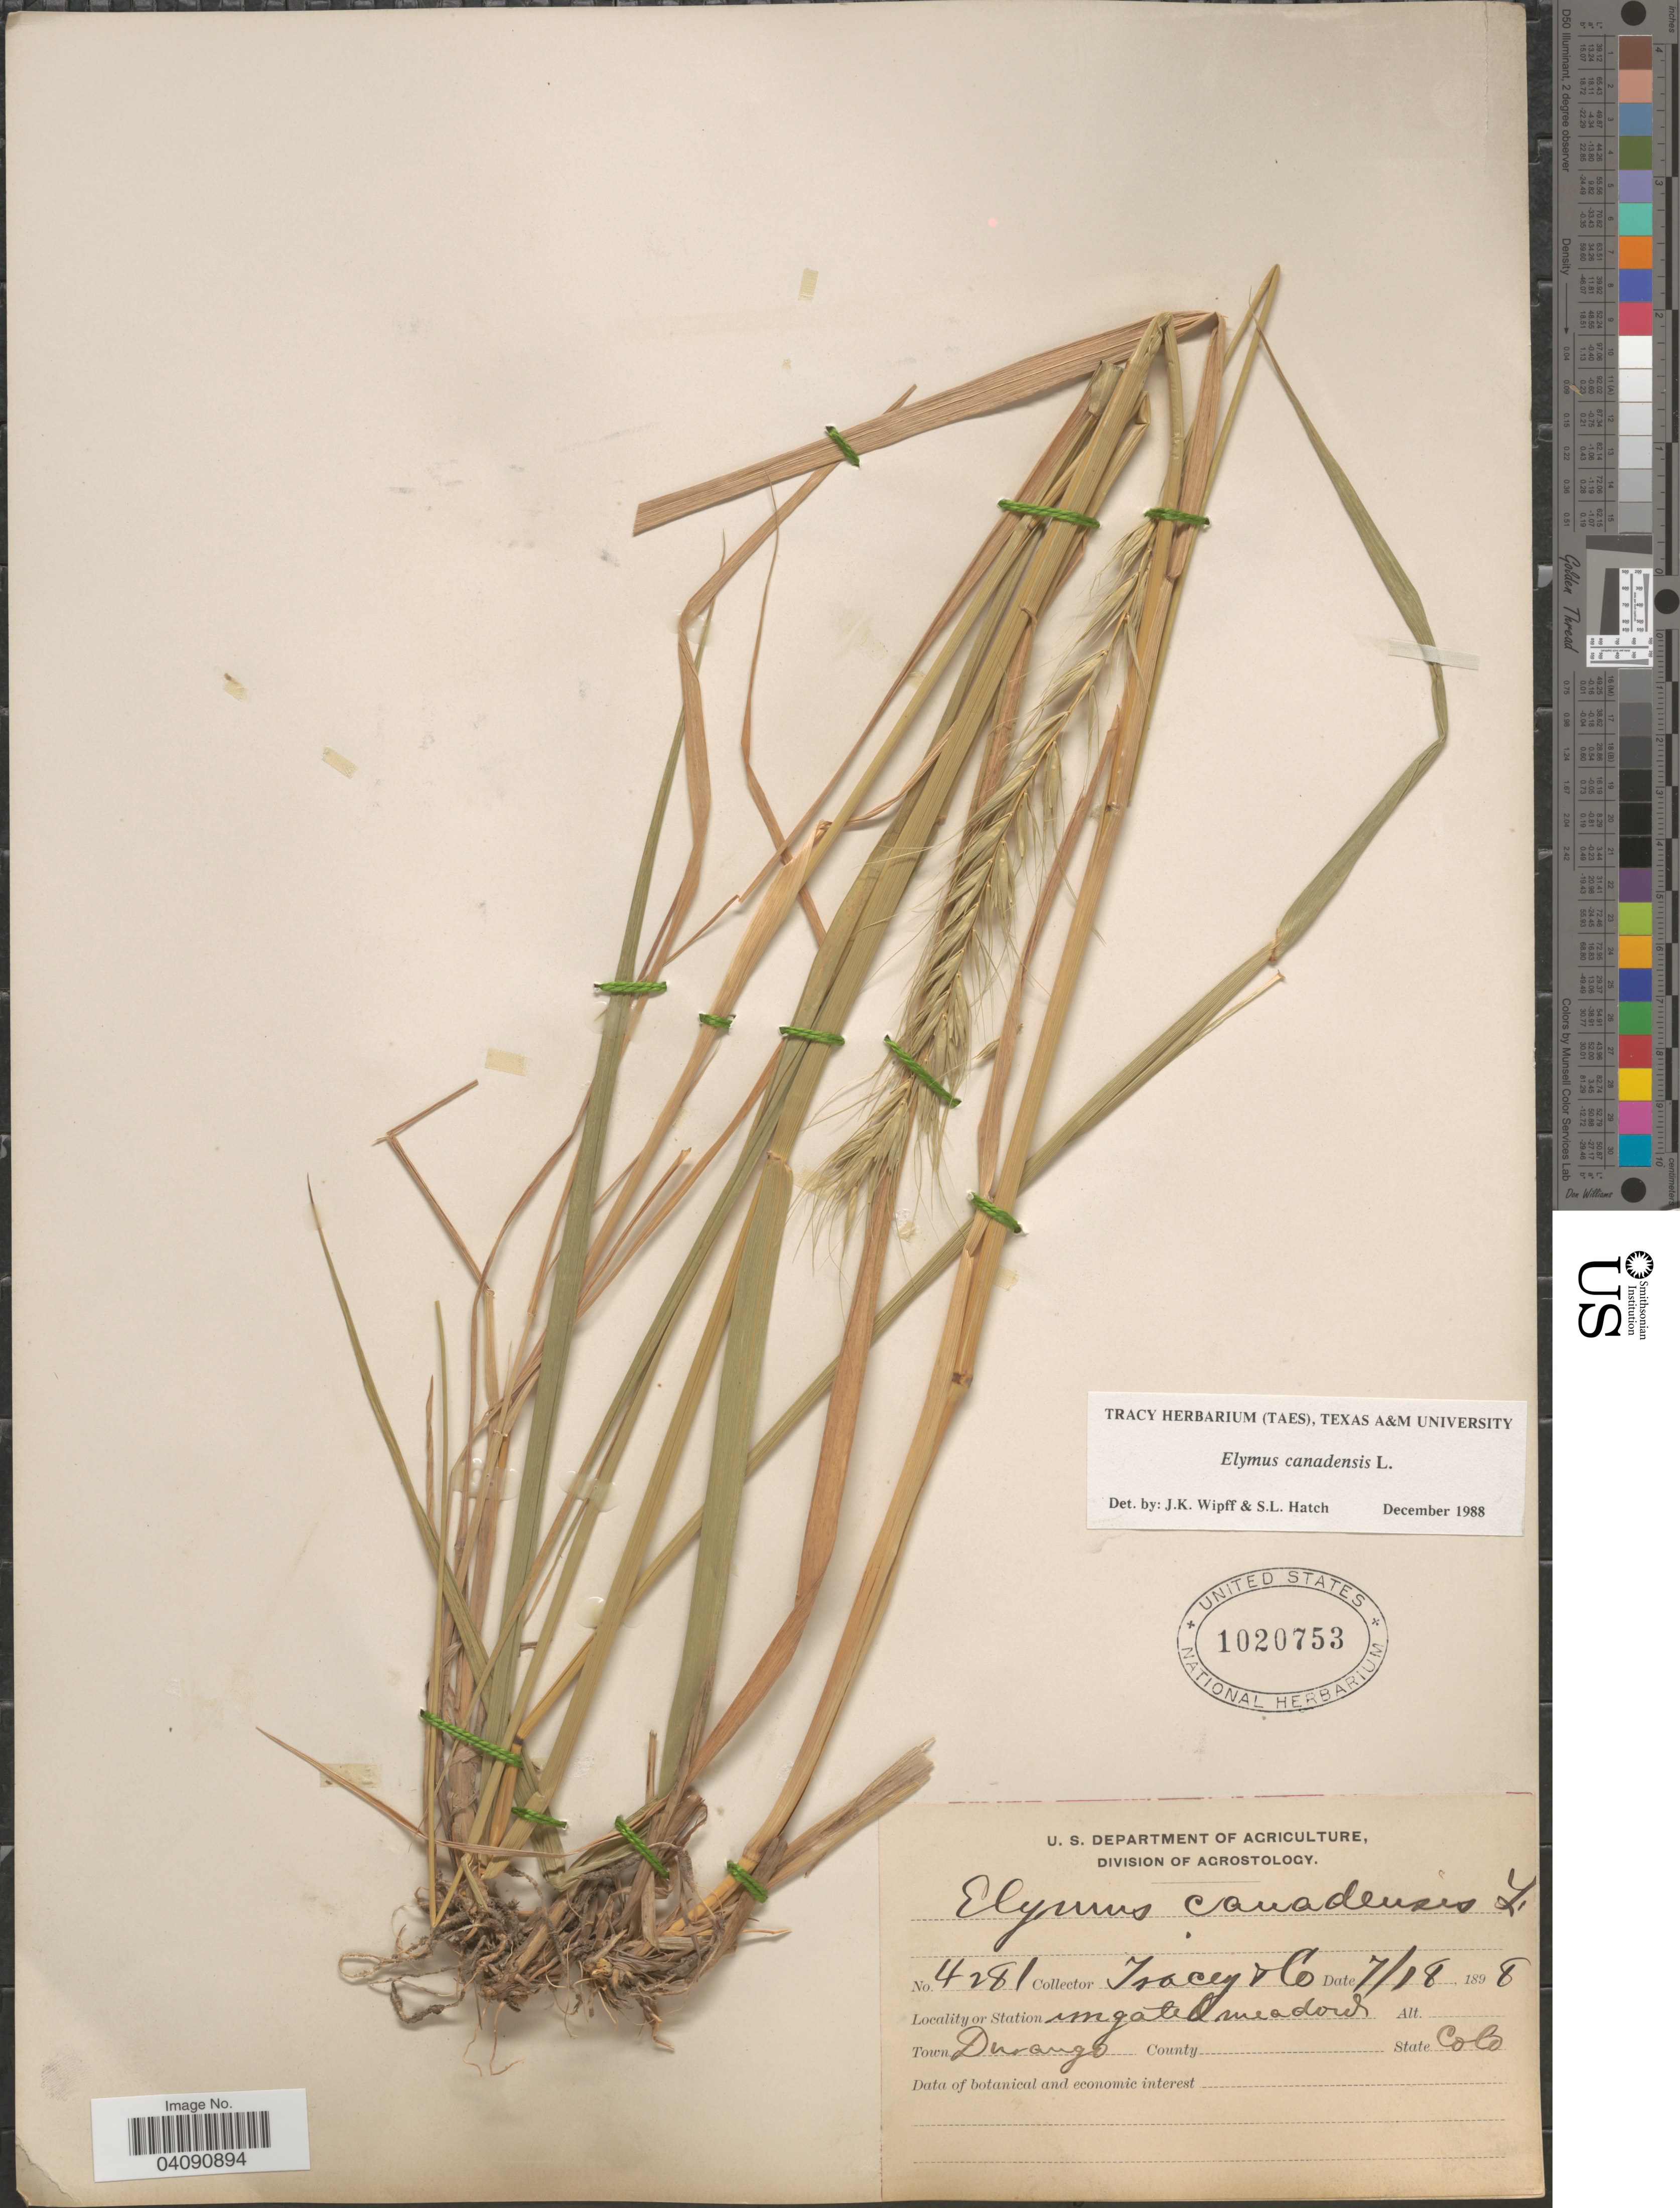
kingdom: Plantae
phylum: Tracheophyta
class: Liliopsida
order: Poales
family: Poaceae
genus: Elymus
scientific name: Elymus canadensis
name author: L.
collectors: Tracey & et al.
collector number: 4281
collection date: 1898-07-18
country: United States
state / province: Colorado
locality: Irrigated meadows. Town Durango.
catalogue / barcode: US 1020753